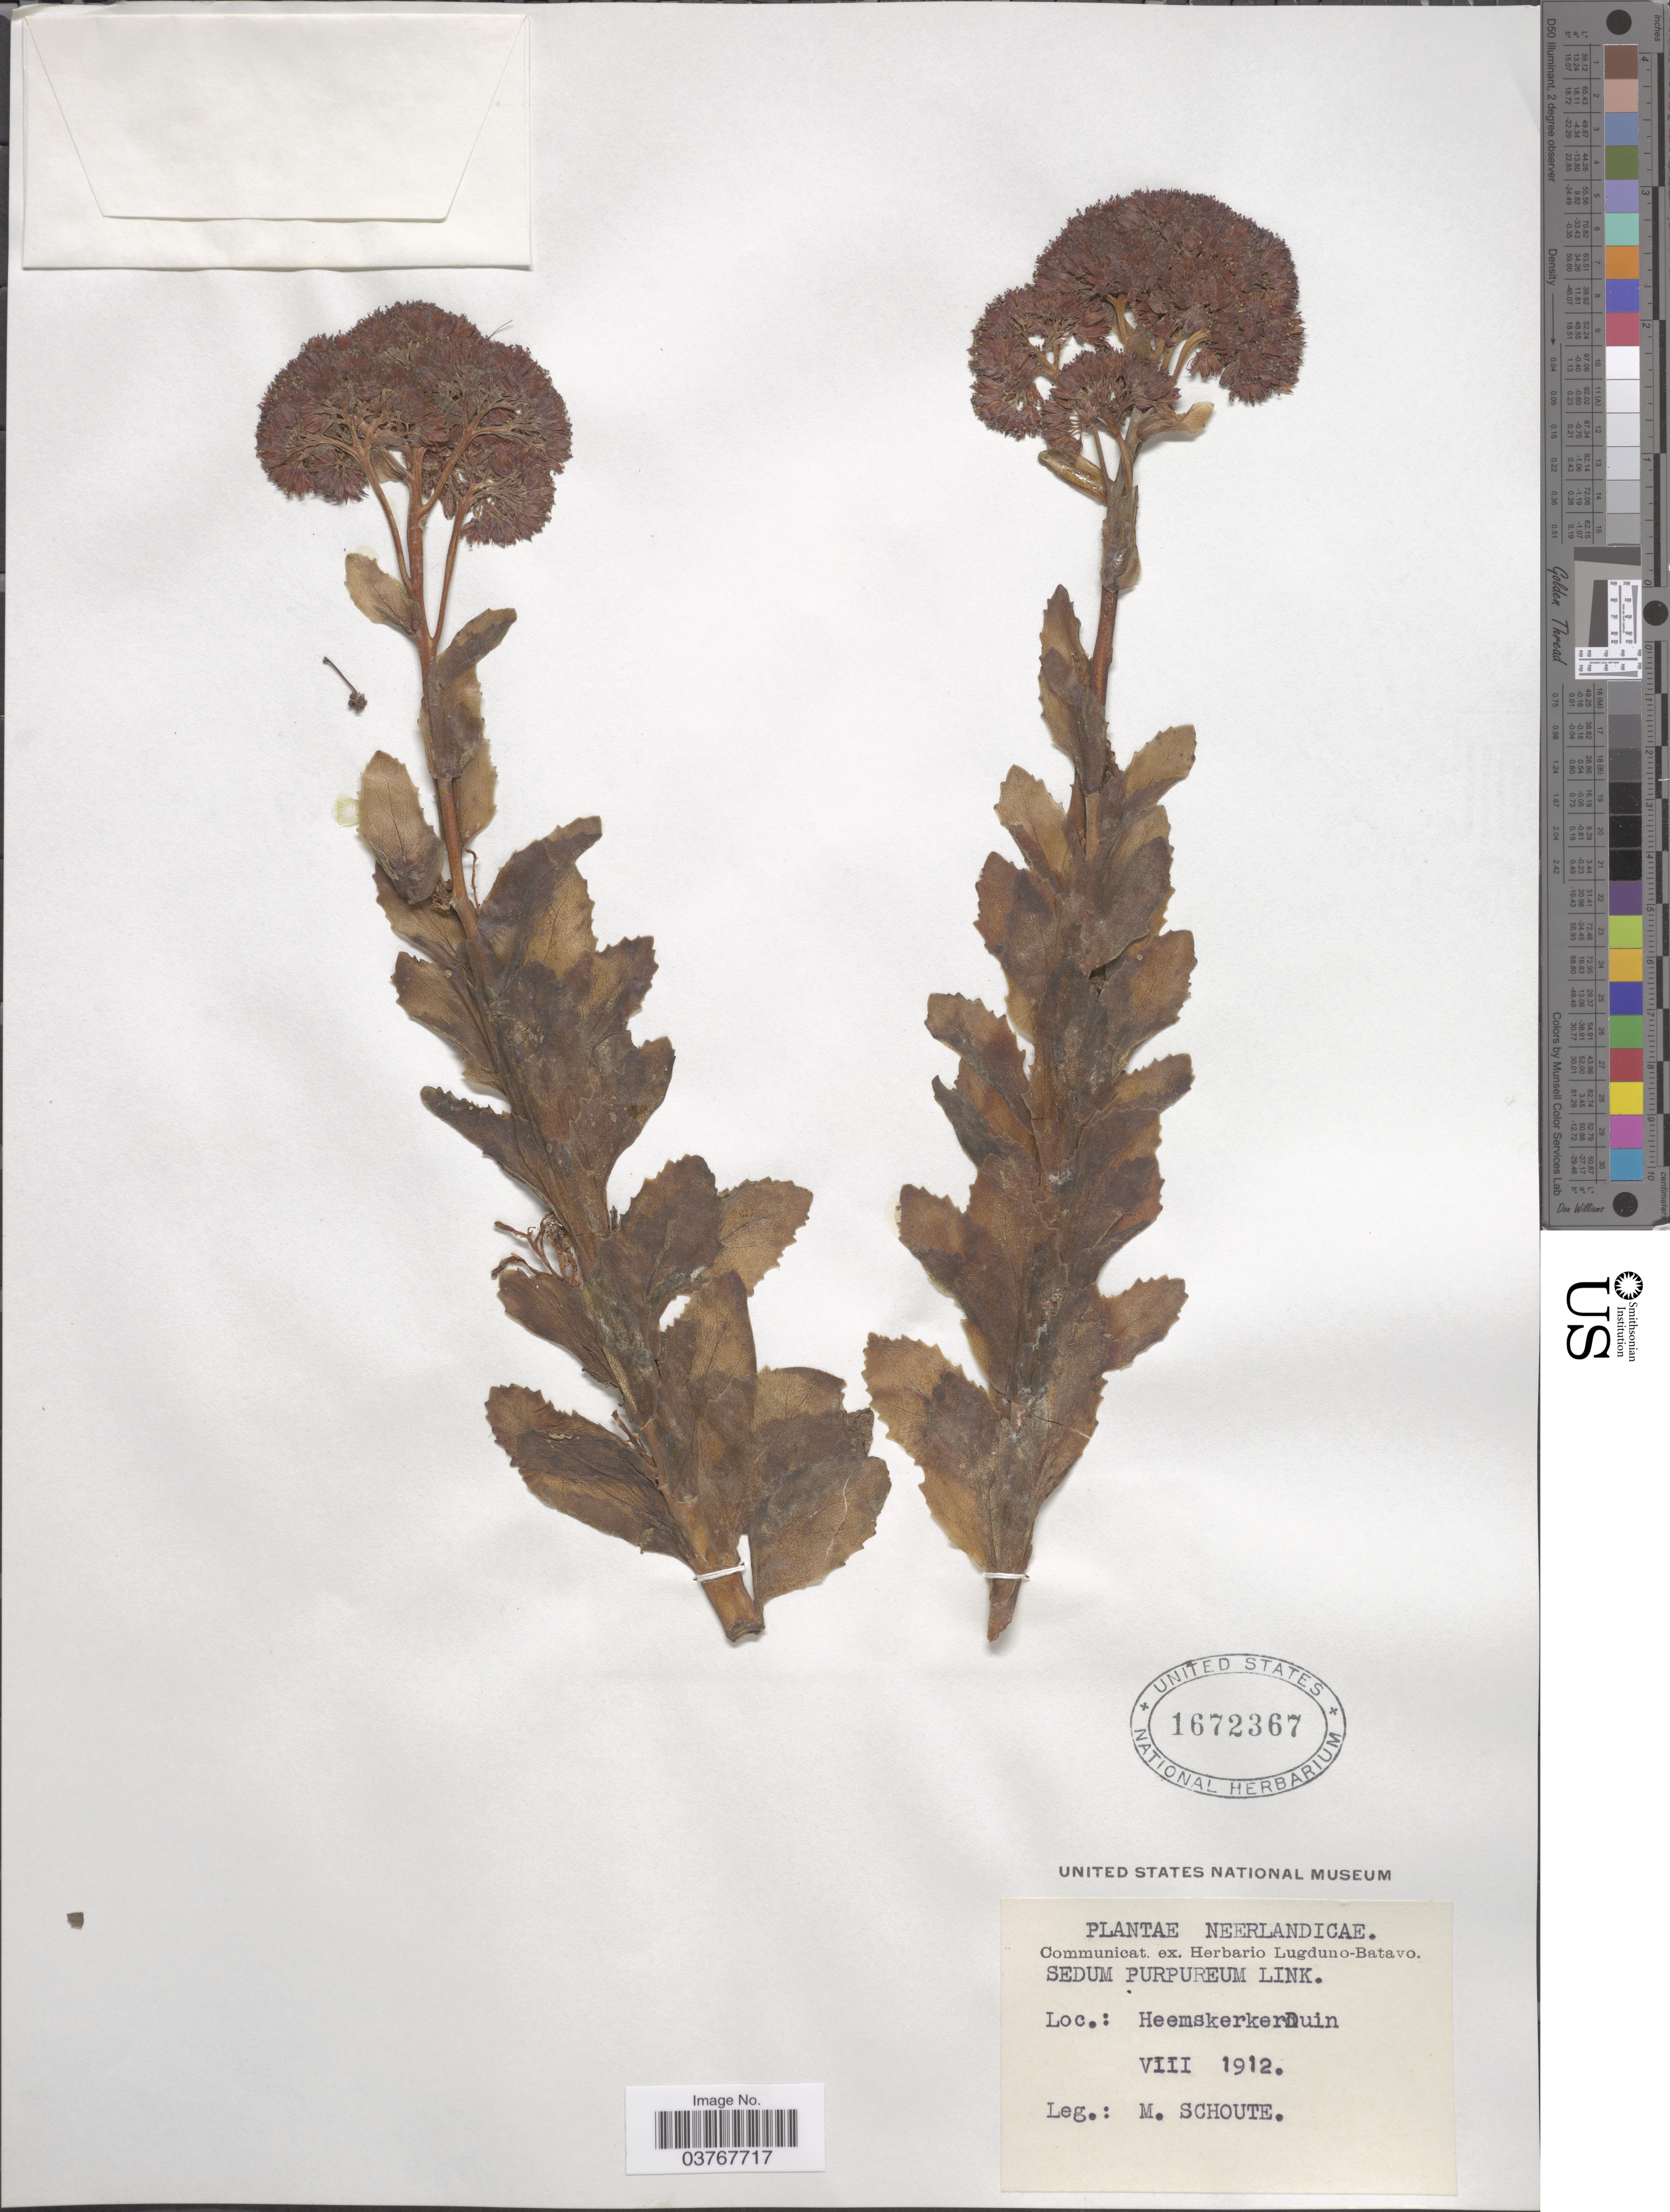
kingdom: Plantae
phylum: Tracheophyta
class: Magnoliopsida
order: Saxifragales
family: Crassulaceae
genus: Sedum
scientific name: Sedum purpureum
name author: (L.) Schult.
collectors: M. Schoute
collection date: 1912-08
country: Netherlands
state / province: Noord Holland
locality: Neerlandicae. Heemskerkerduin.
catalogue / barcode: US 1672367